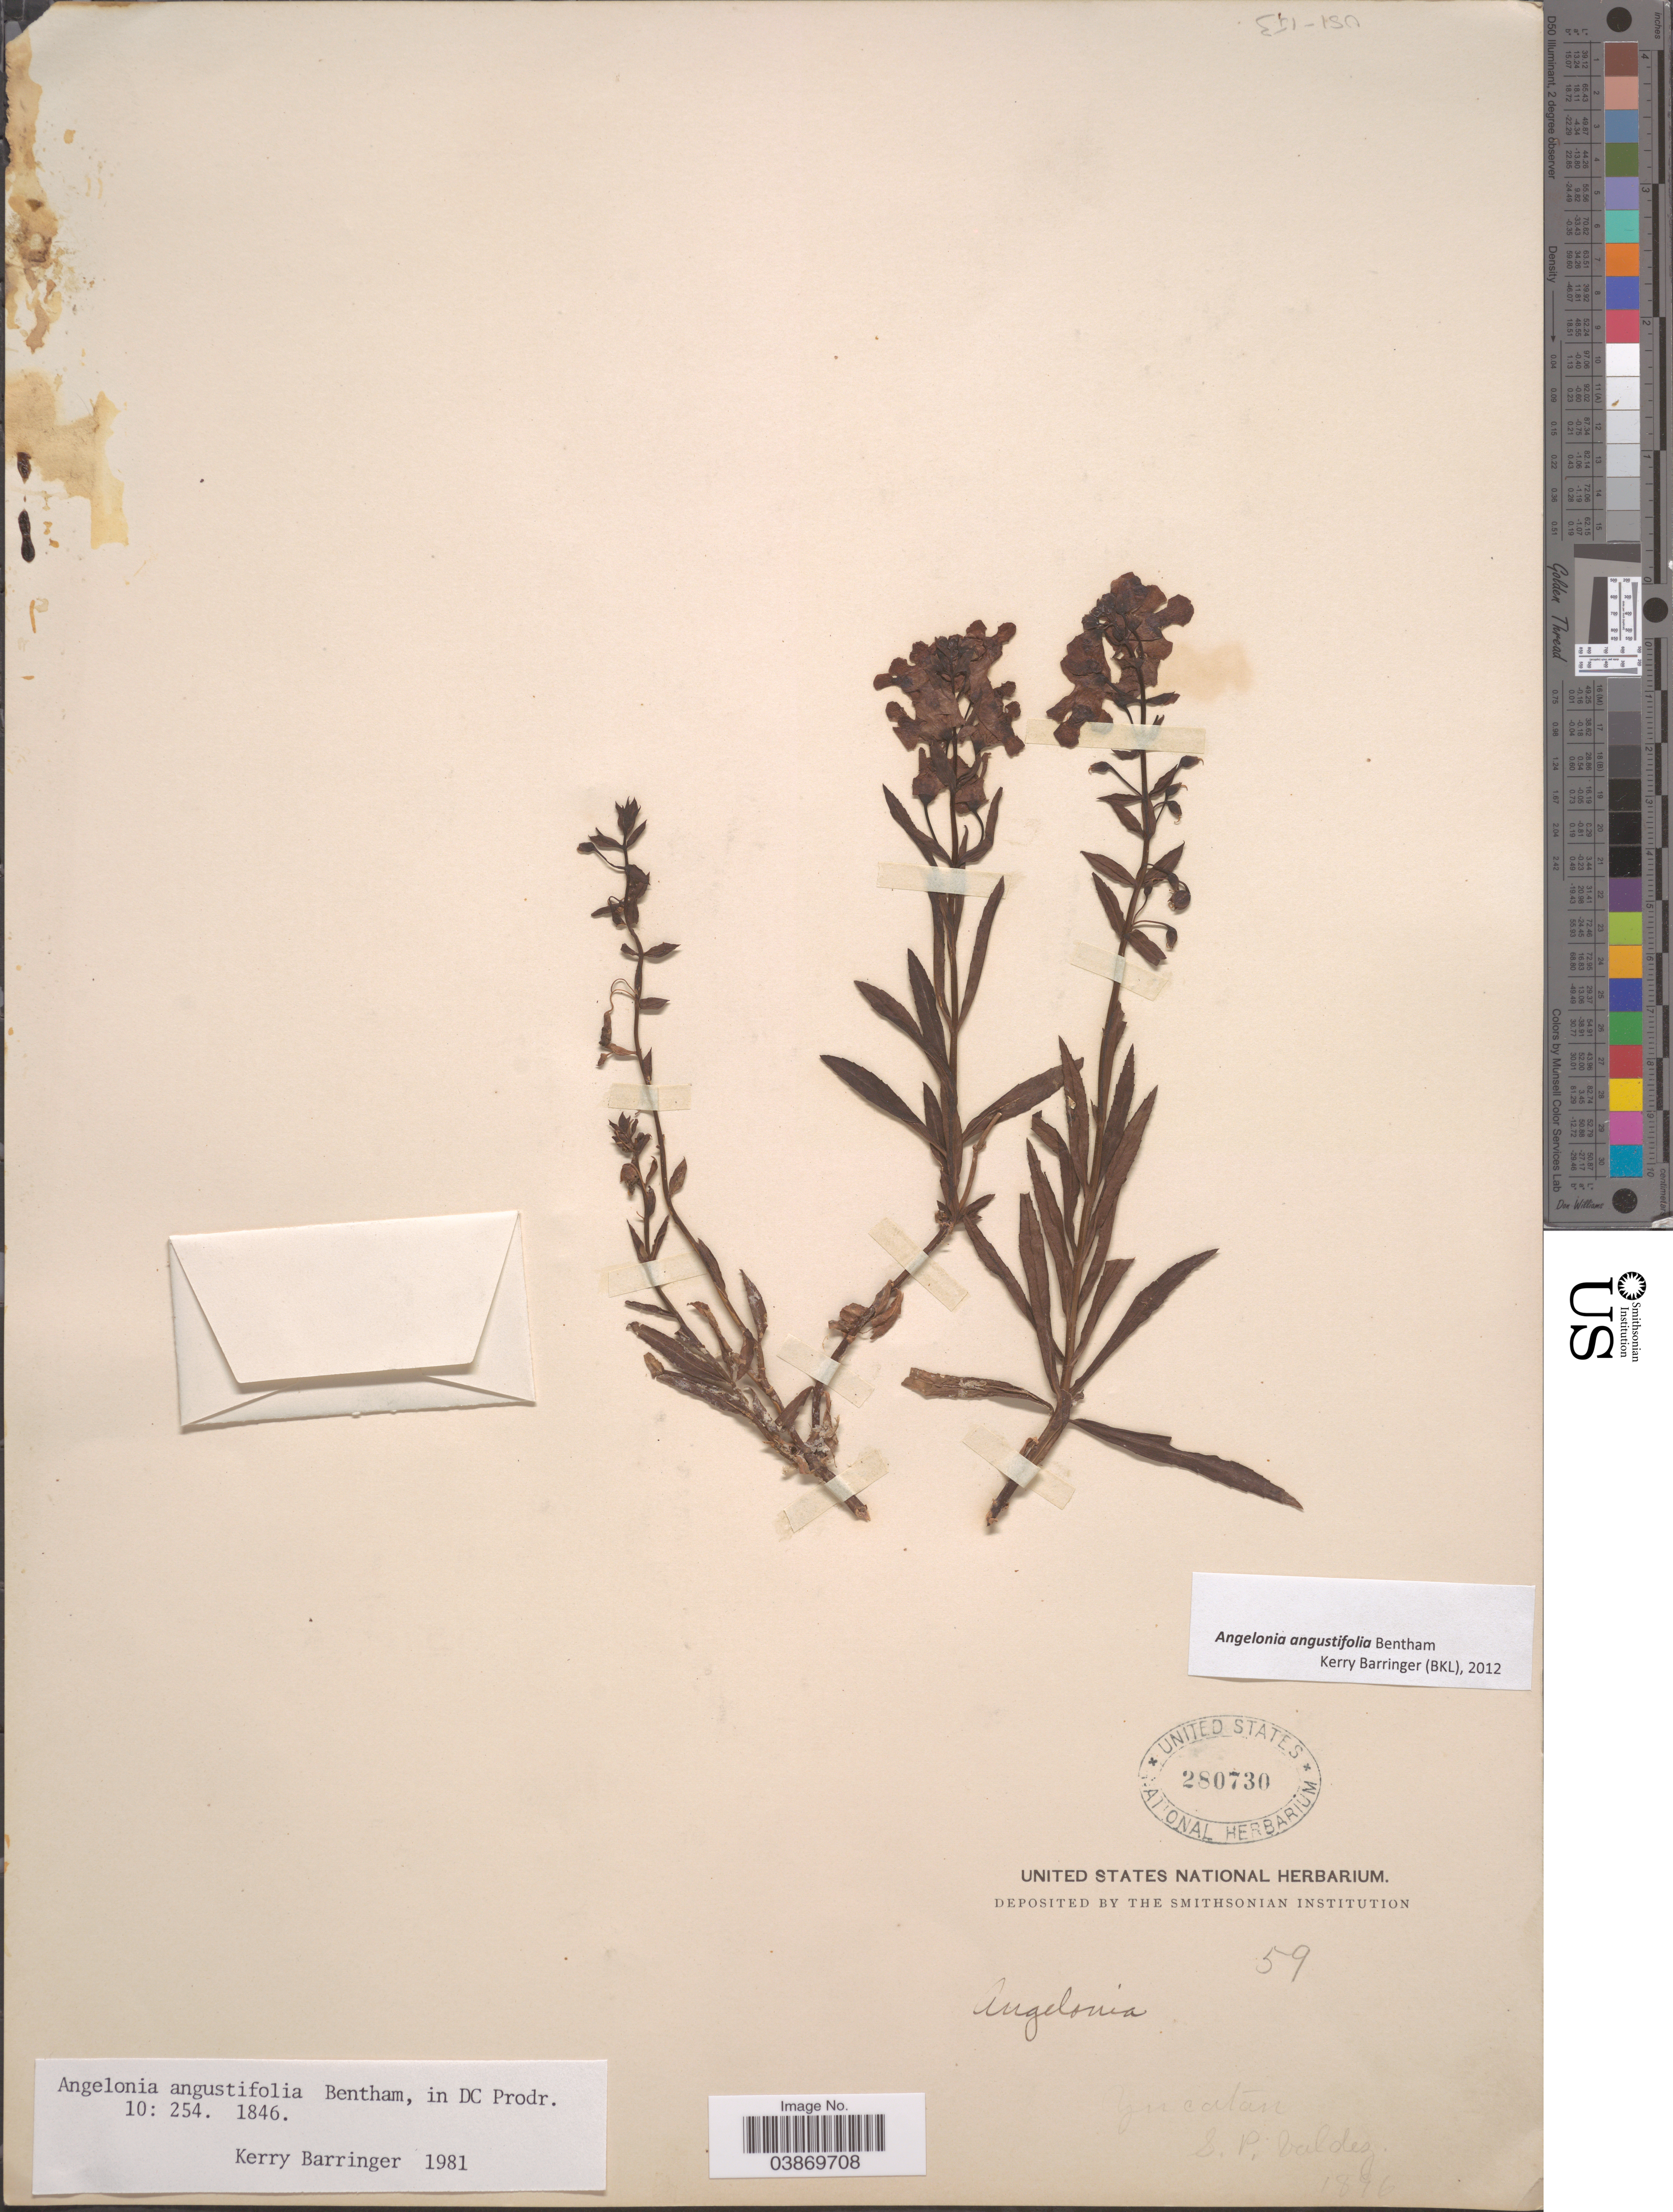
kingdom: Plantae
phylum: Tracheophyta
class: Magnoliopsida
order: Lamiales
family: Plantaginaceae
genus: Angelonia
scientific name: Angelonia angustifolia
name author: Benth.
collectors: S. Valdez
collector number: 59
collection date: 1896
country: Mexico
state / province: Yucatán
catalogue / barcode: US 280730